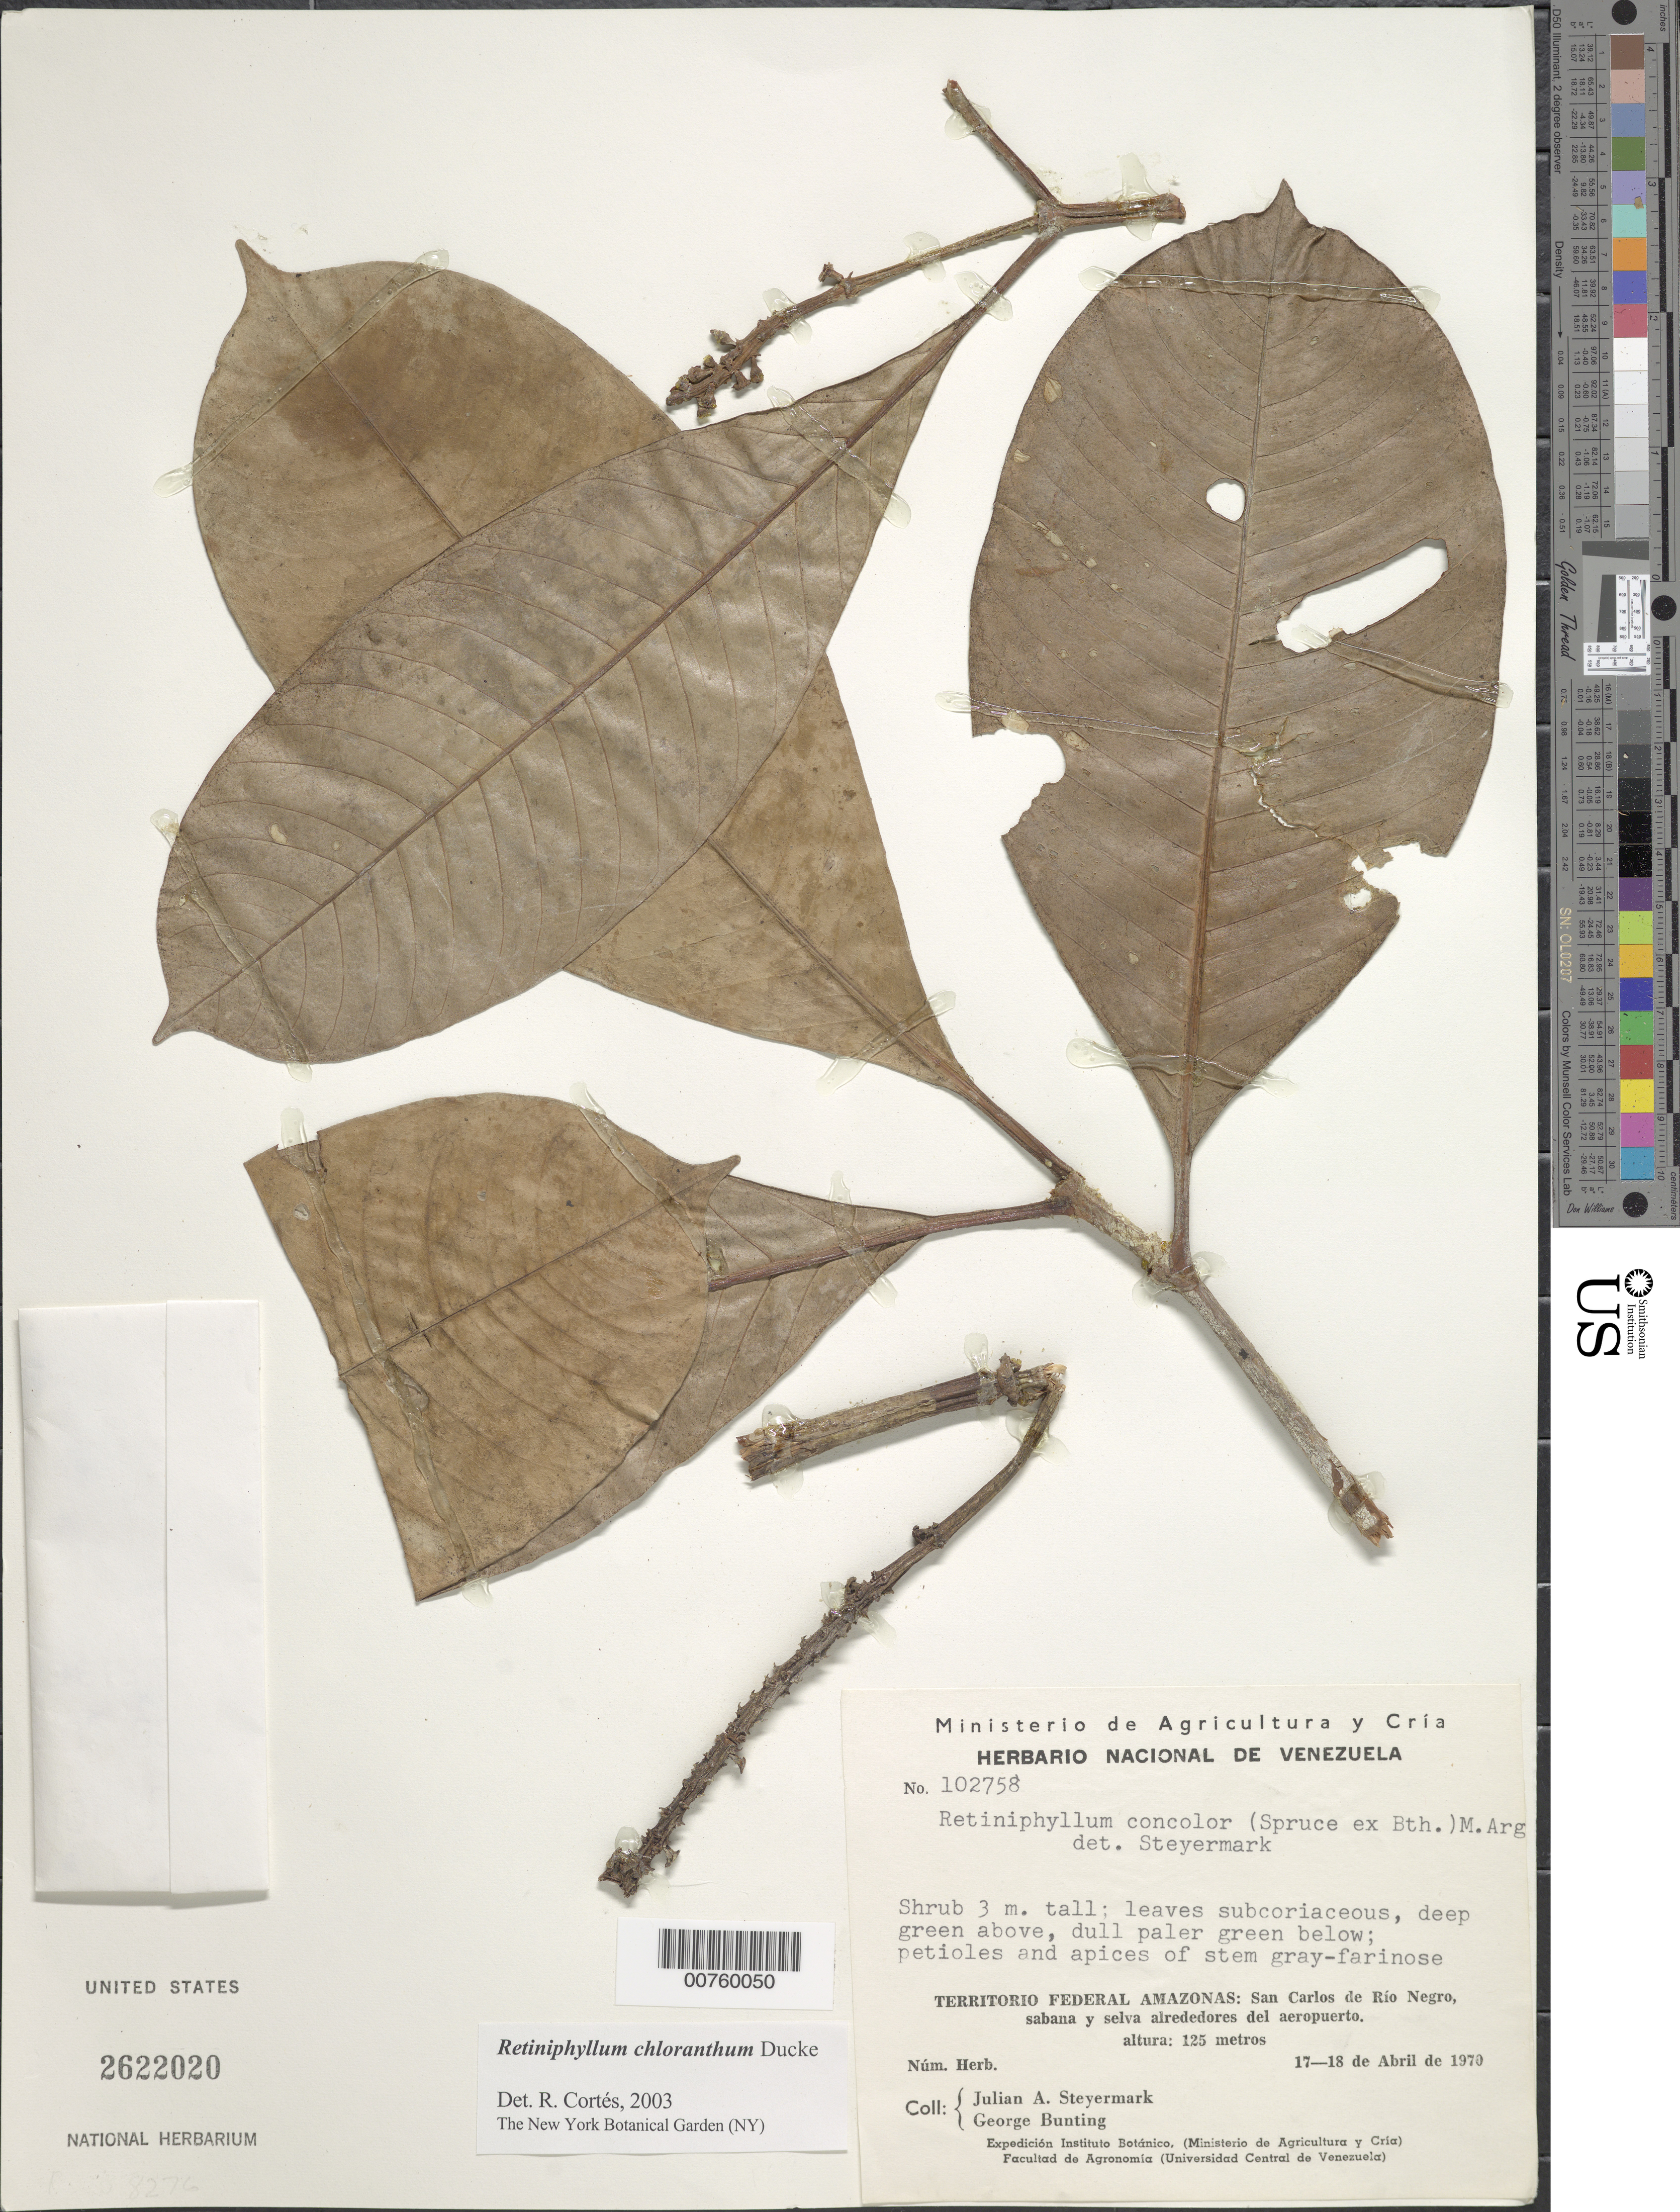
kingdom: Plantae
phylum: Tracheophyta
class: Magnoliopsida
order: Gentianales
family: Rubiaceae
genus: Retiniphyllum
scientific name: Retiniphyllum chloranthum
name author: Ducke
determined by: Cortes R., G.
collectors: J. Steyermark & G. S. Bunting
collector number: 102758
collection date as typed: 17-Apr-70 to 18-Apr-70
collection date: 1970-04-17/1970-04-18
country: Venezuela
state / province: Amazonas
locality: San Carlos de Río Negro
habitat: Savannah and forest around airport.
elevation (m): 125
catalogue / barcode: US 2622020